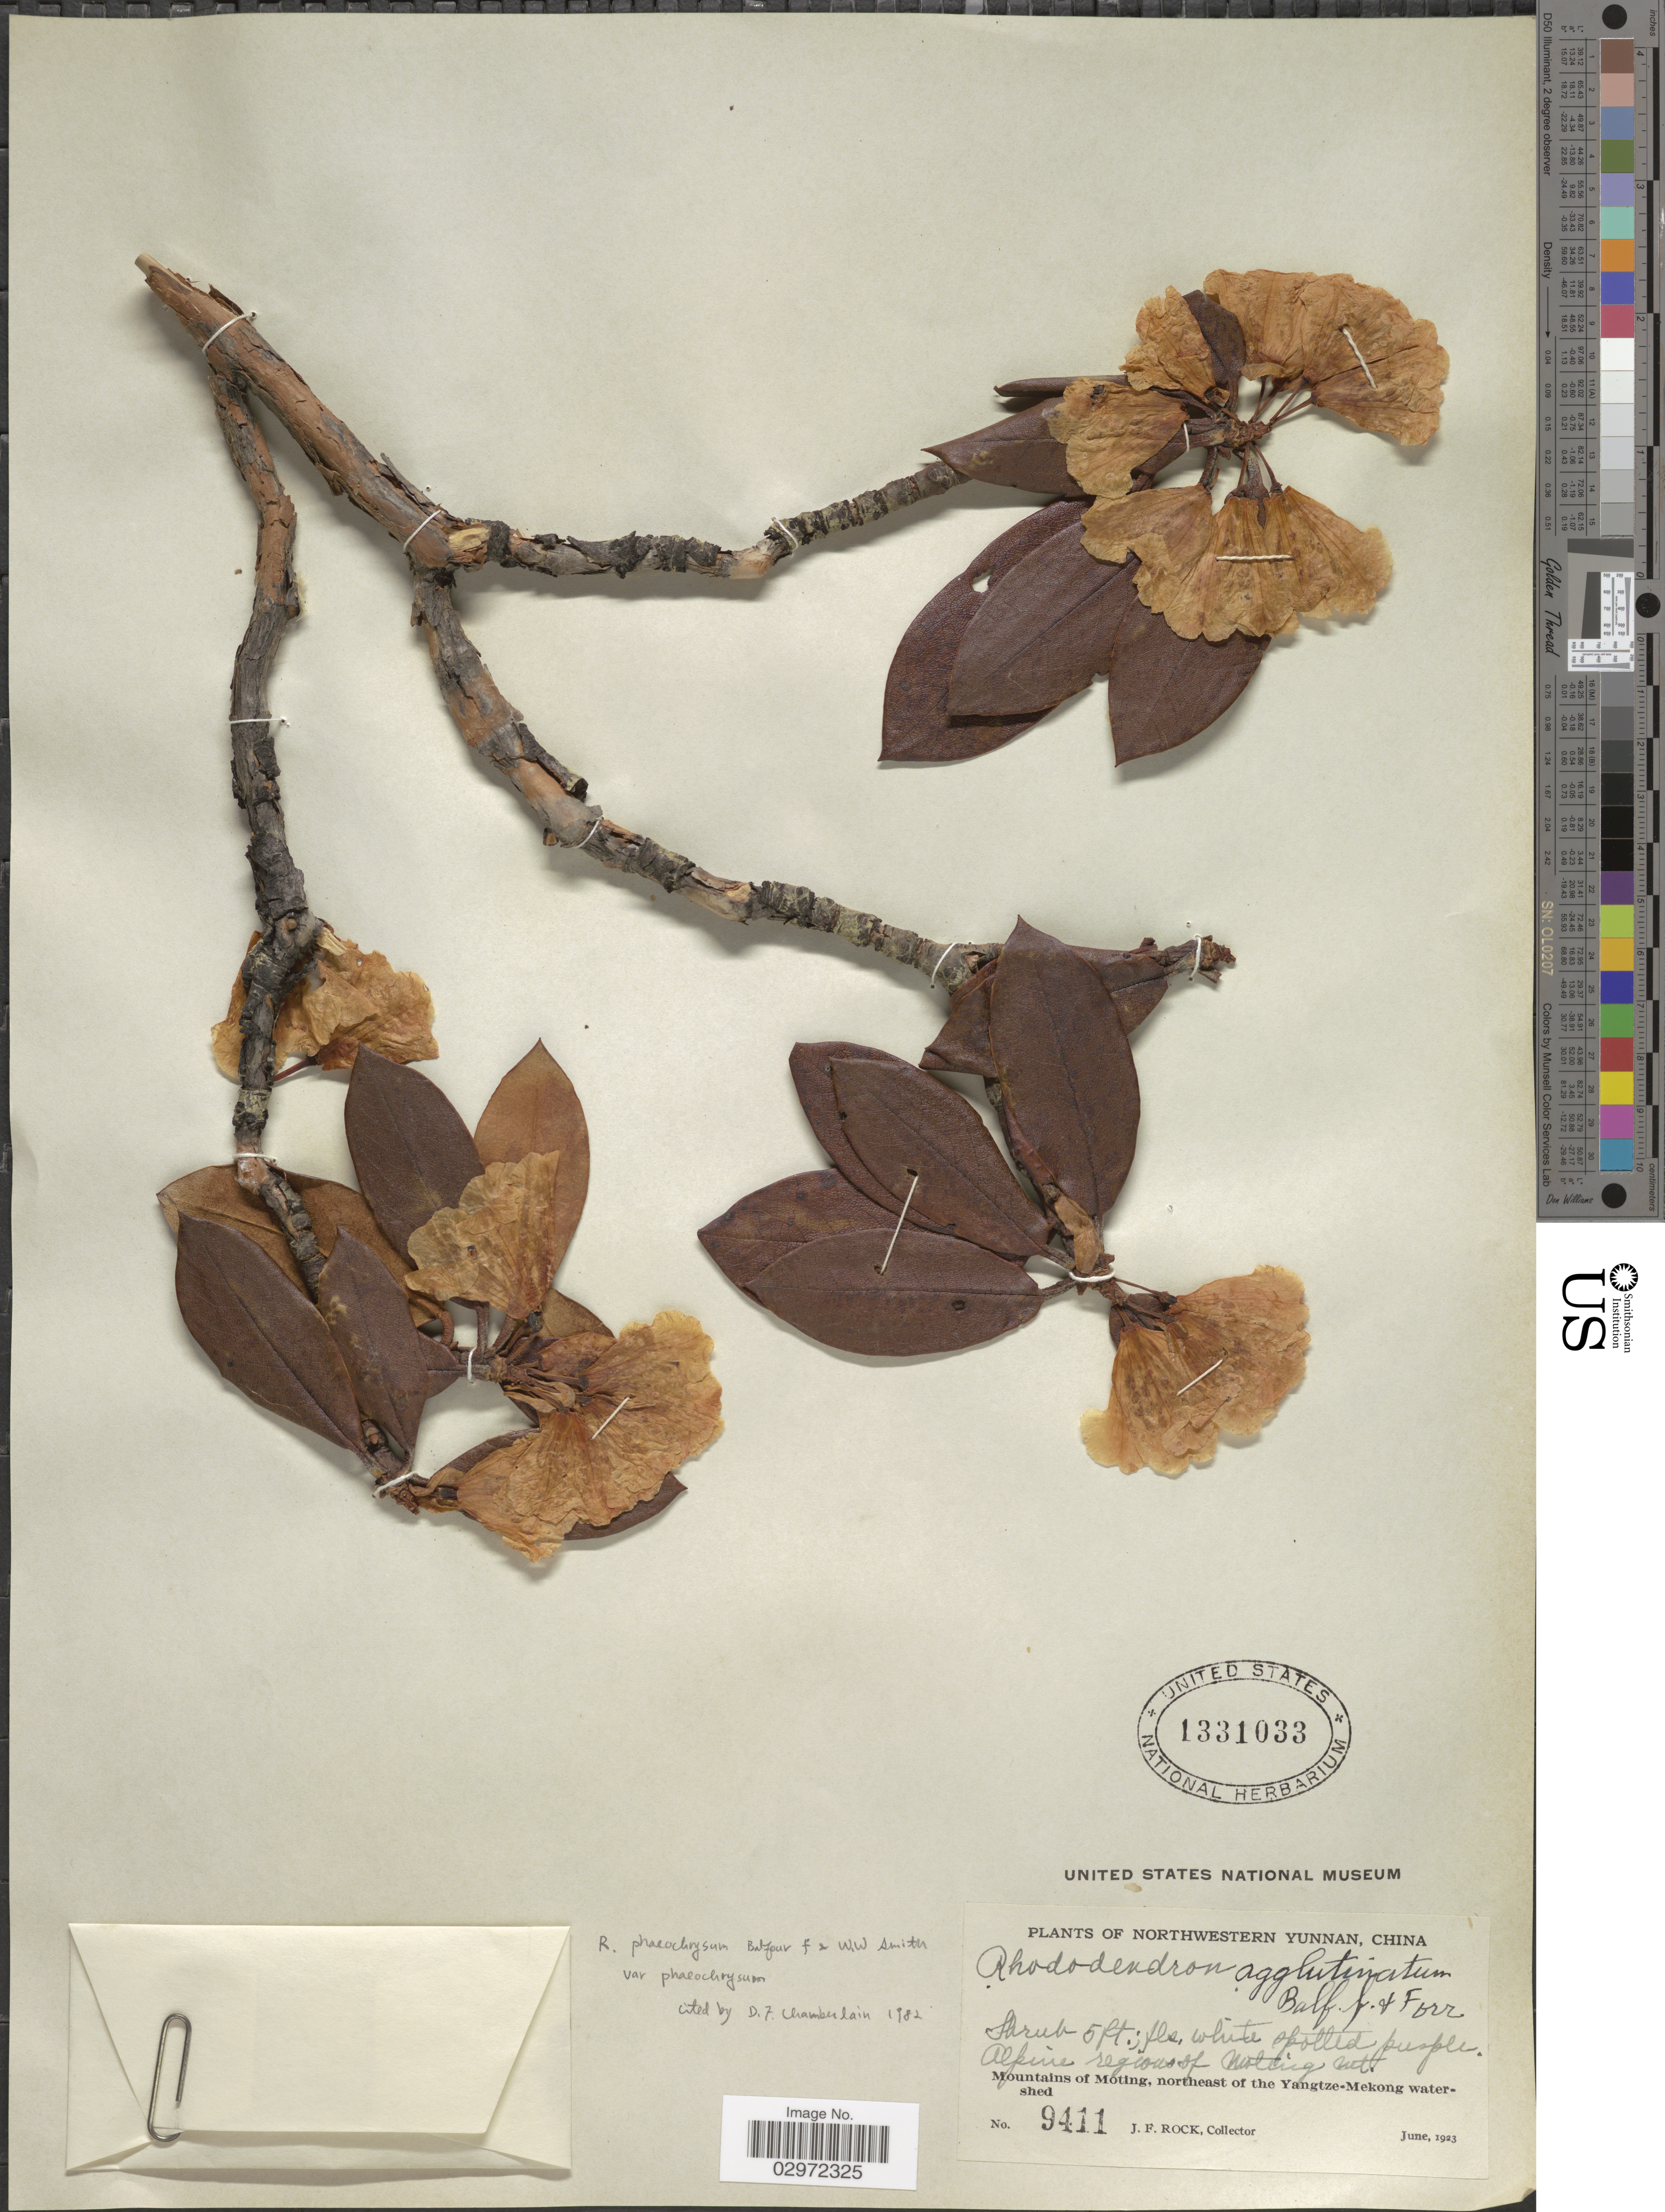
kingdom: Plantae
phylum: Tracheophyta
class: Magnoliopsida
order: Ericales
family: Ericaceae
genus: Rhododendron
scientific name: Rhododendron phaeochrysum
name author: Balf. f. & W.W. Sm.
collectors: J. Rock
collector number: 9411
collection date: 1923-06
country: China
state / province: Yunnan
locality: Alpine regions of Moting Mt., Northwestern Yunnan, Mountains of Moting, northeast of the Yangtze-Mekong watershed.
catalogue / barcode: US 1331033